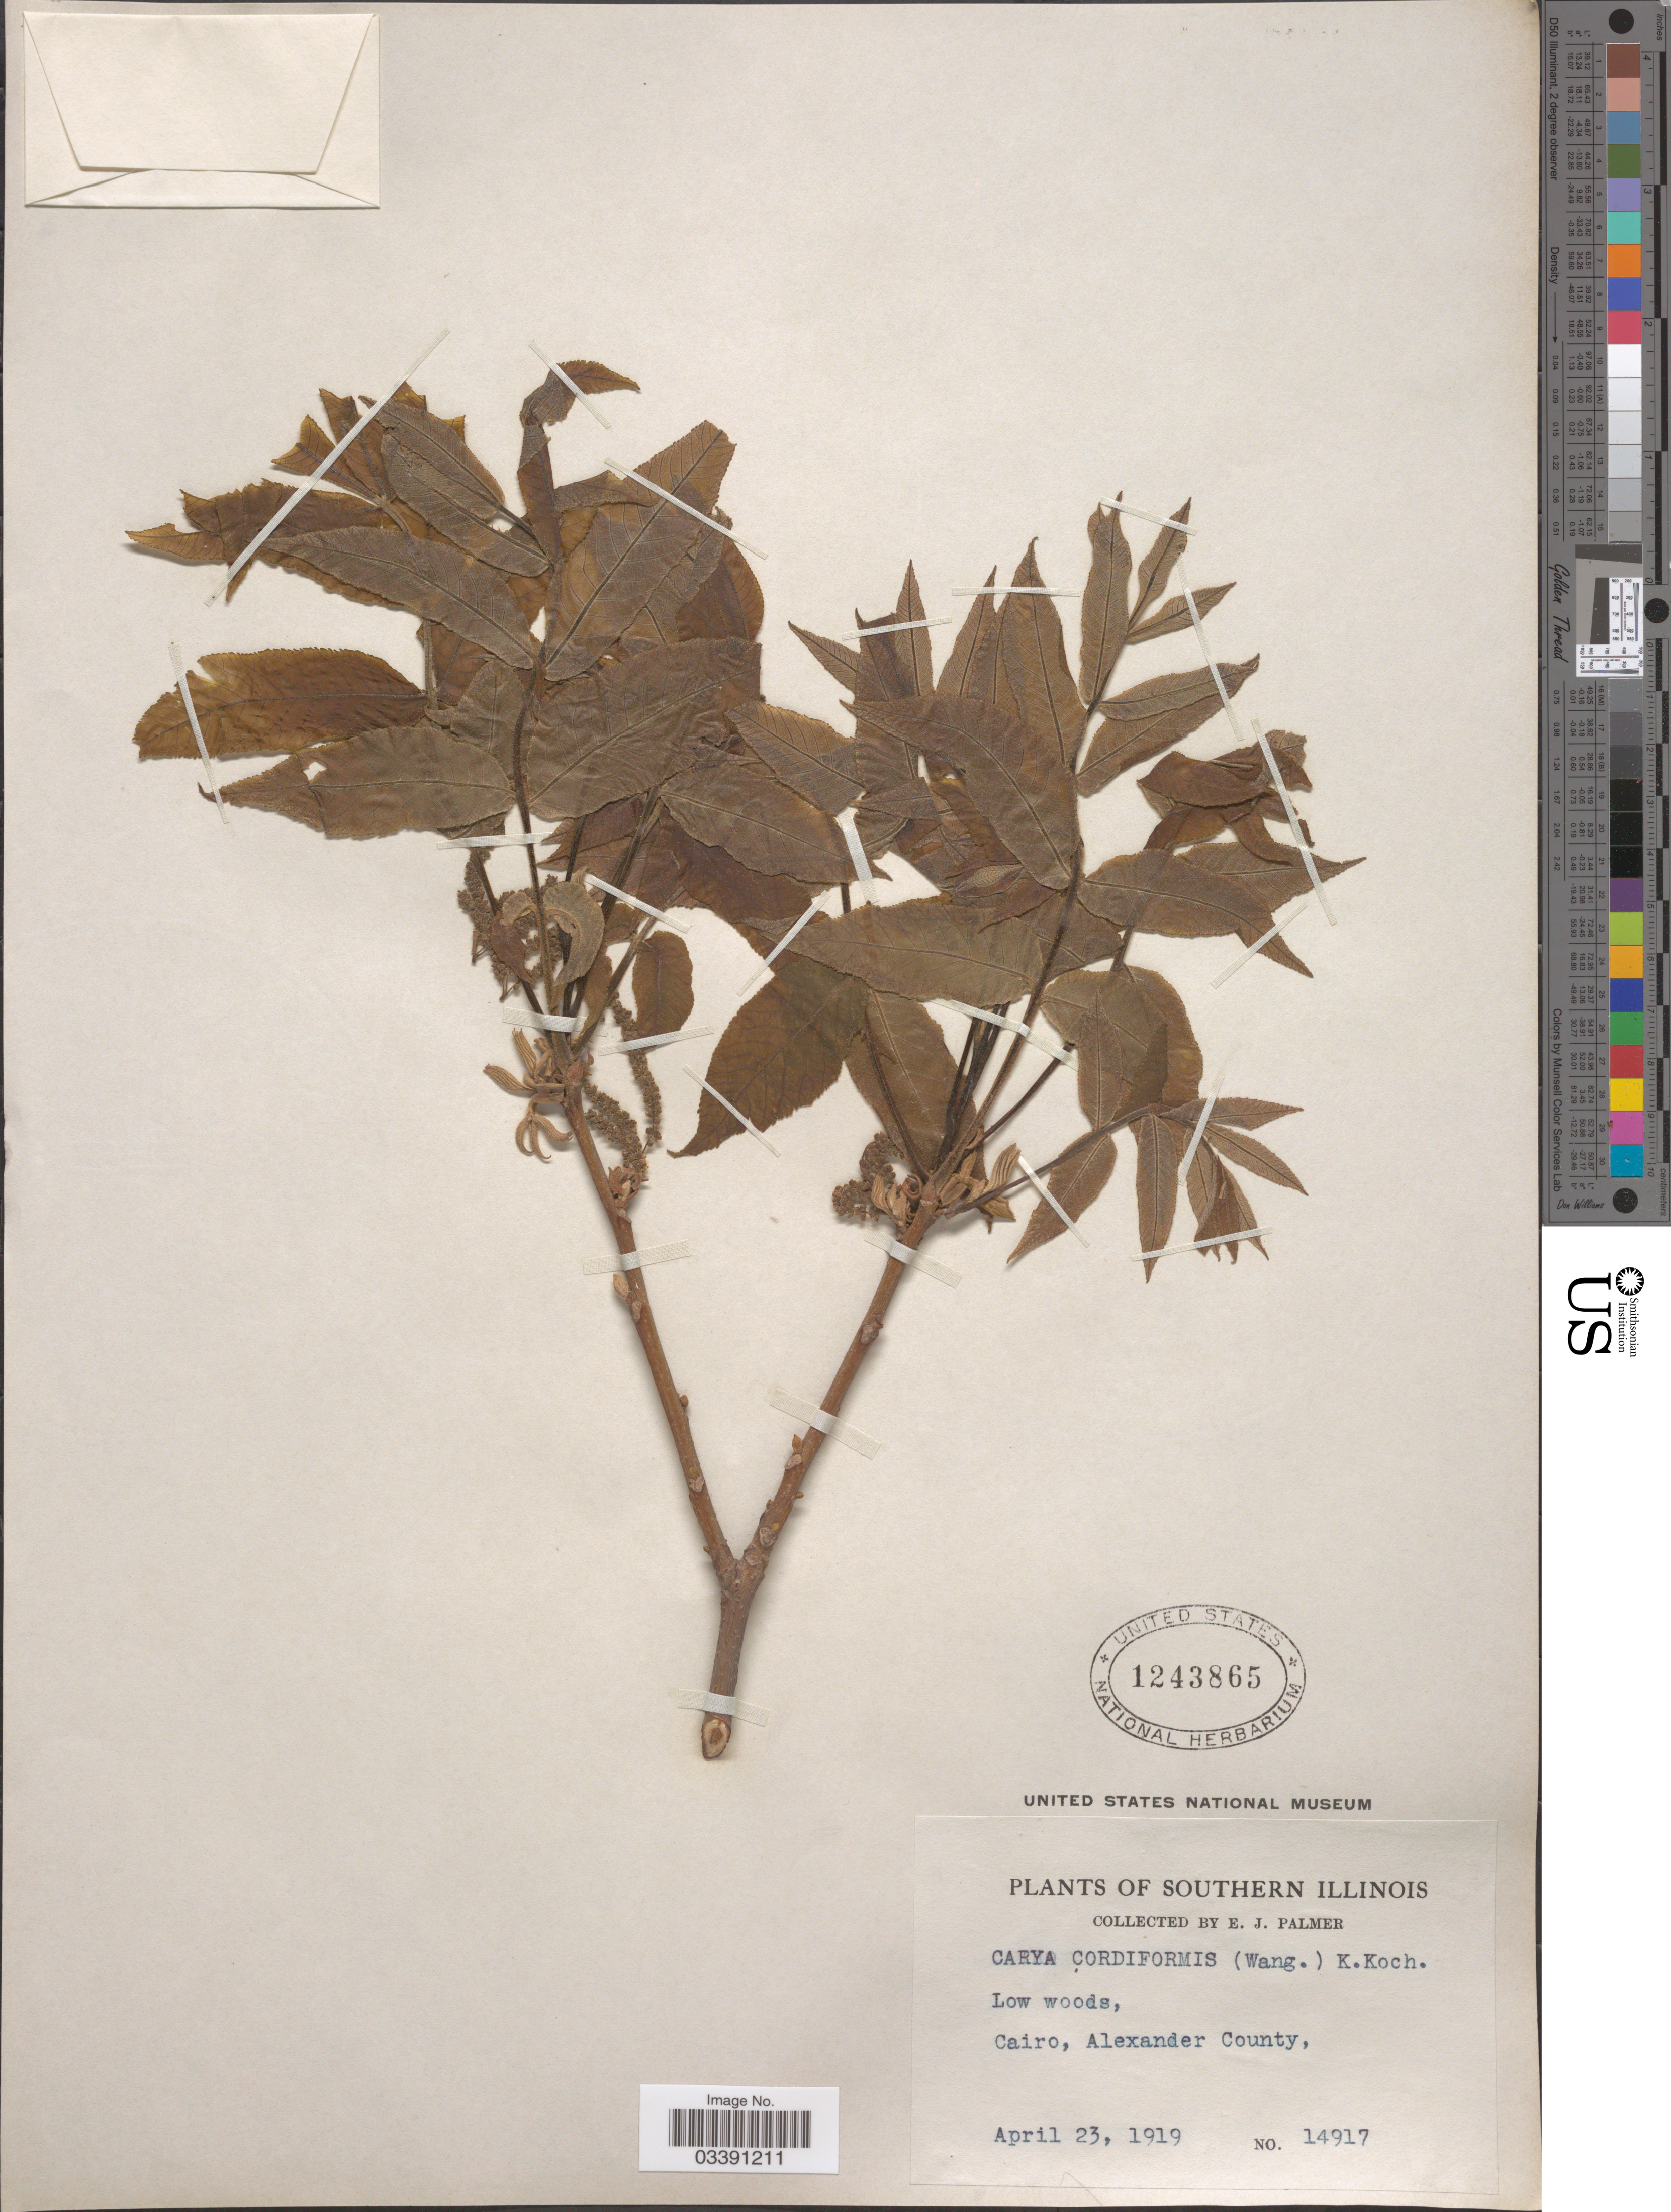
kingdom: Plantae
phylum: Tracheophyta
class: Magnoliopsida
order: Fagales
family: Juglandaceae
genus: Carya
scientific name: Carya cordiformis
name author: (Wangenh.) K. Koch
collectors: E. J. Palmer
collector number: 14917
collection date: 1919-04-23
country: United States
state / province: Illinois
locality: Southern Illinois. Cairo, Alexander County.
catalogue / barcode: US 1243865